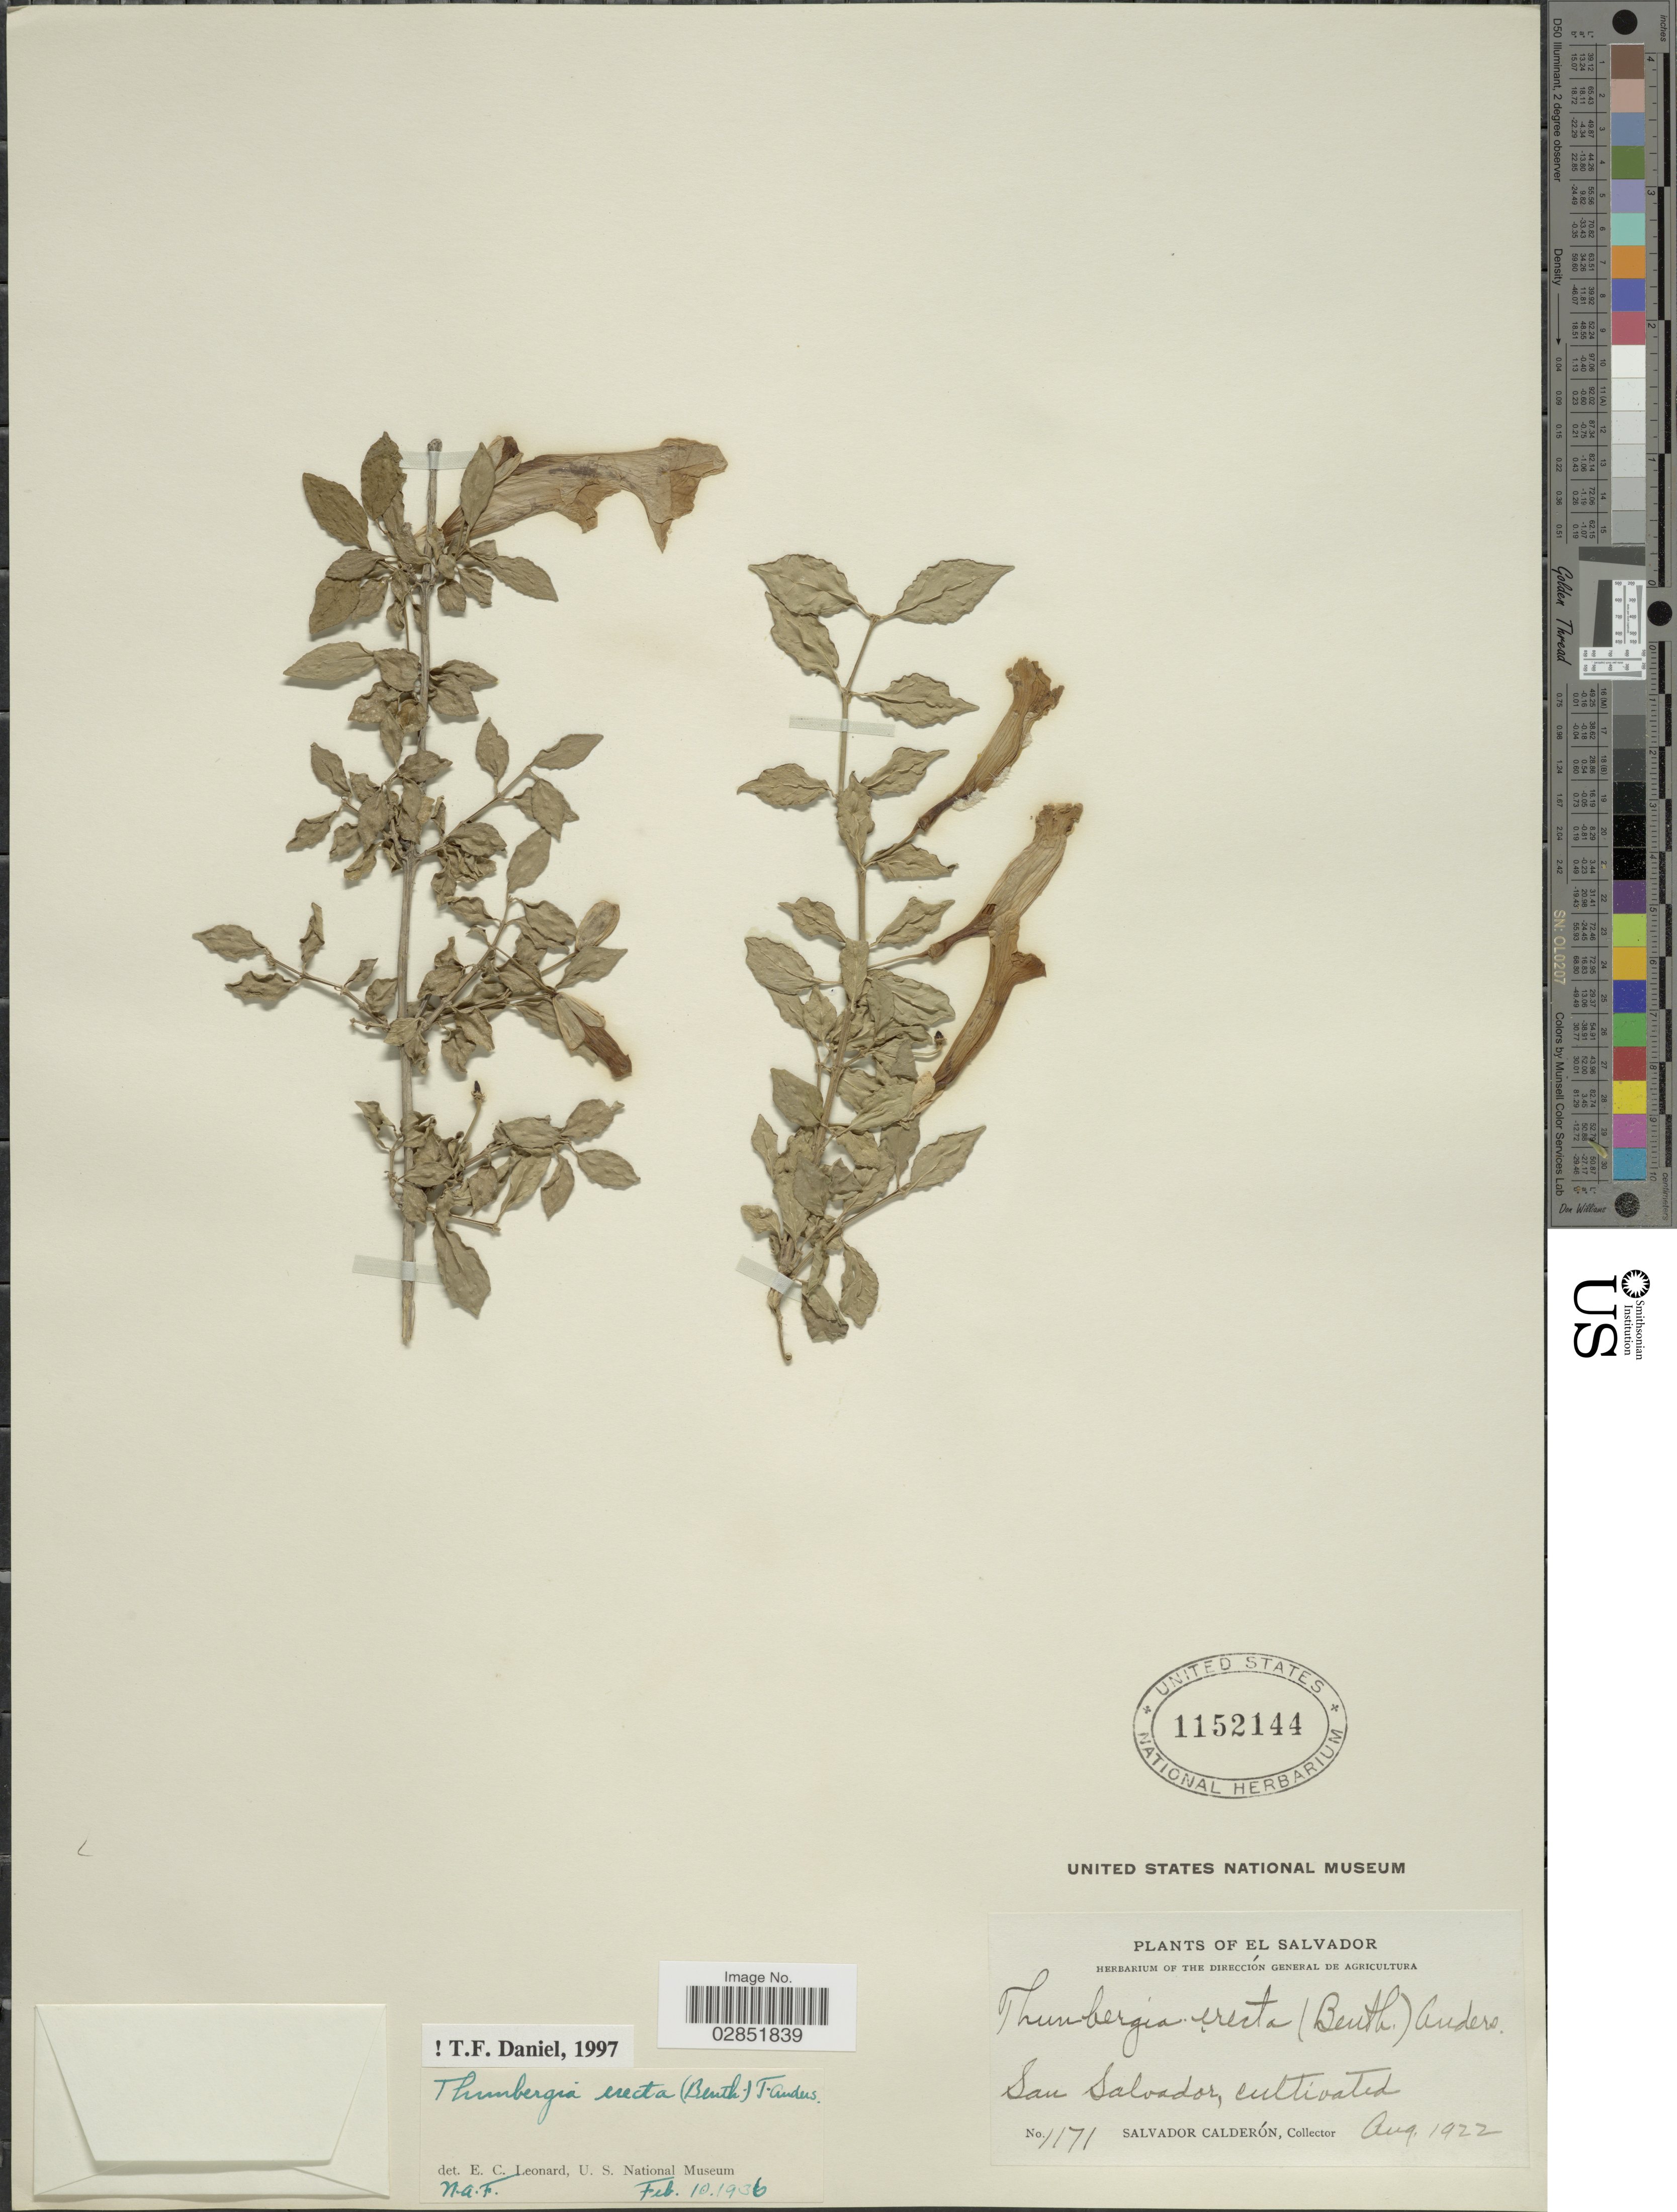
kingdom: Plantae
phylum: Tracheophyta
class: Magnoliopsida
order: Lamiales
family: Acanthaceae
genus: Thunbergia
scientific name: Thunbergia erecta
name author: (Benth.) T. Anderson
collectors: S. Calderón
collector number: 1171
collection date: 1922-08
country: El Salvador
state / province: San Salvador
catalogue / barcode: US 1152144